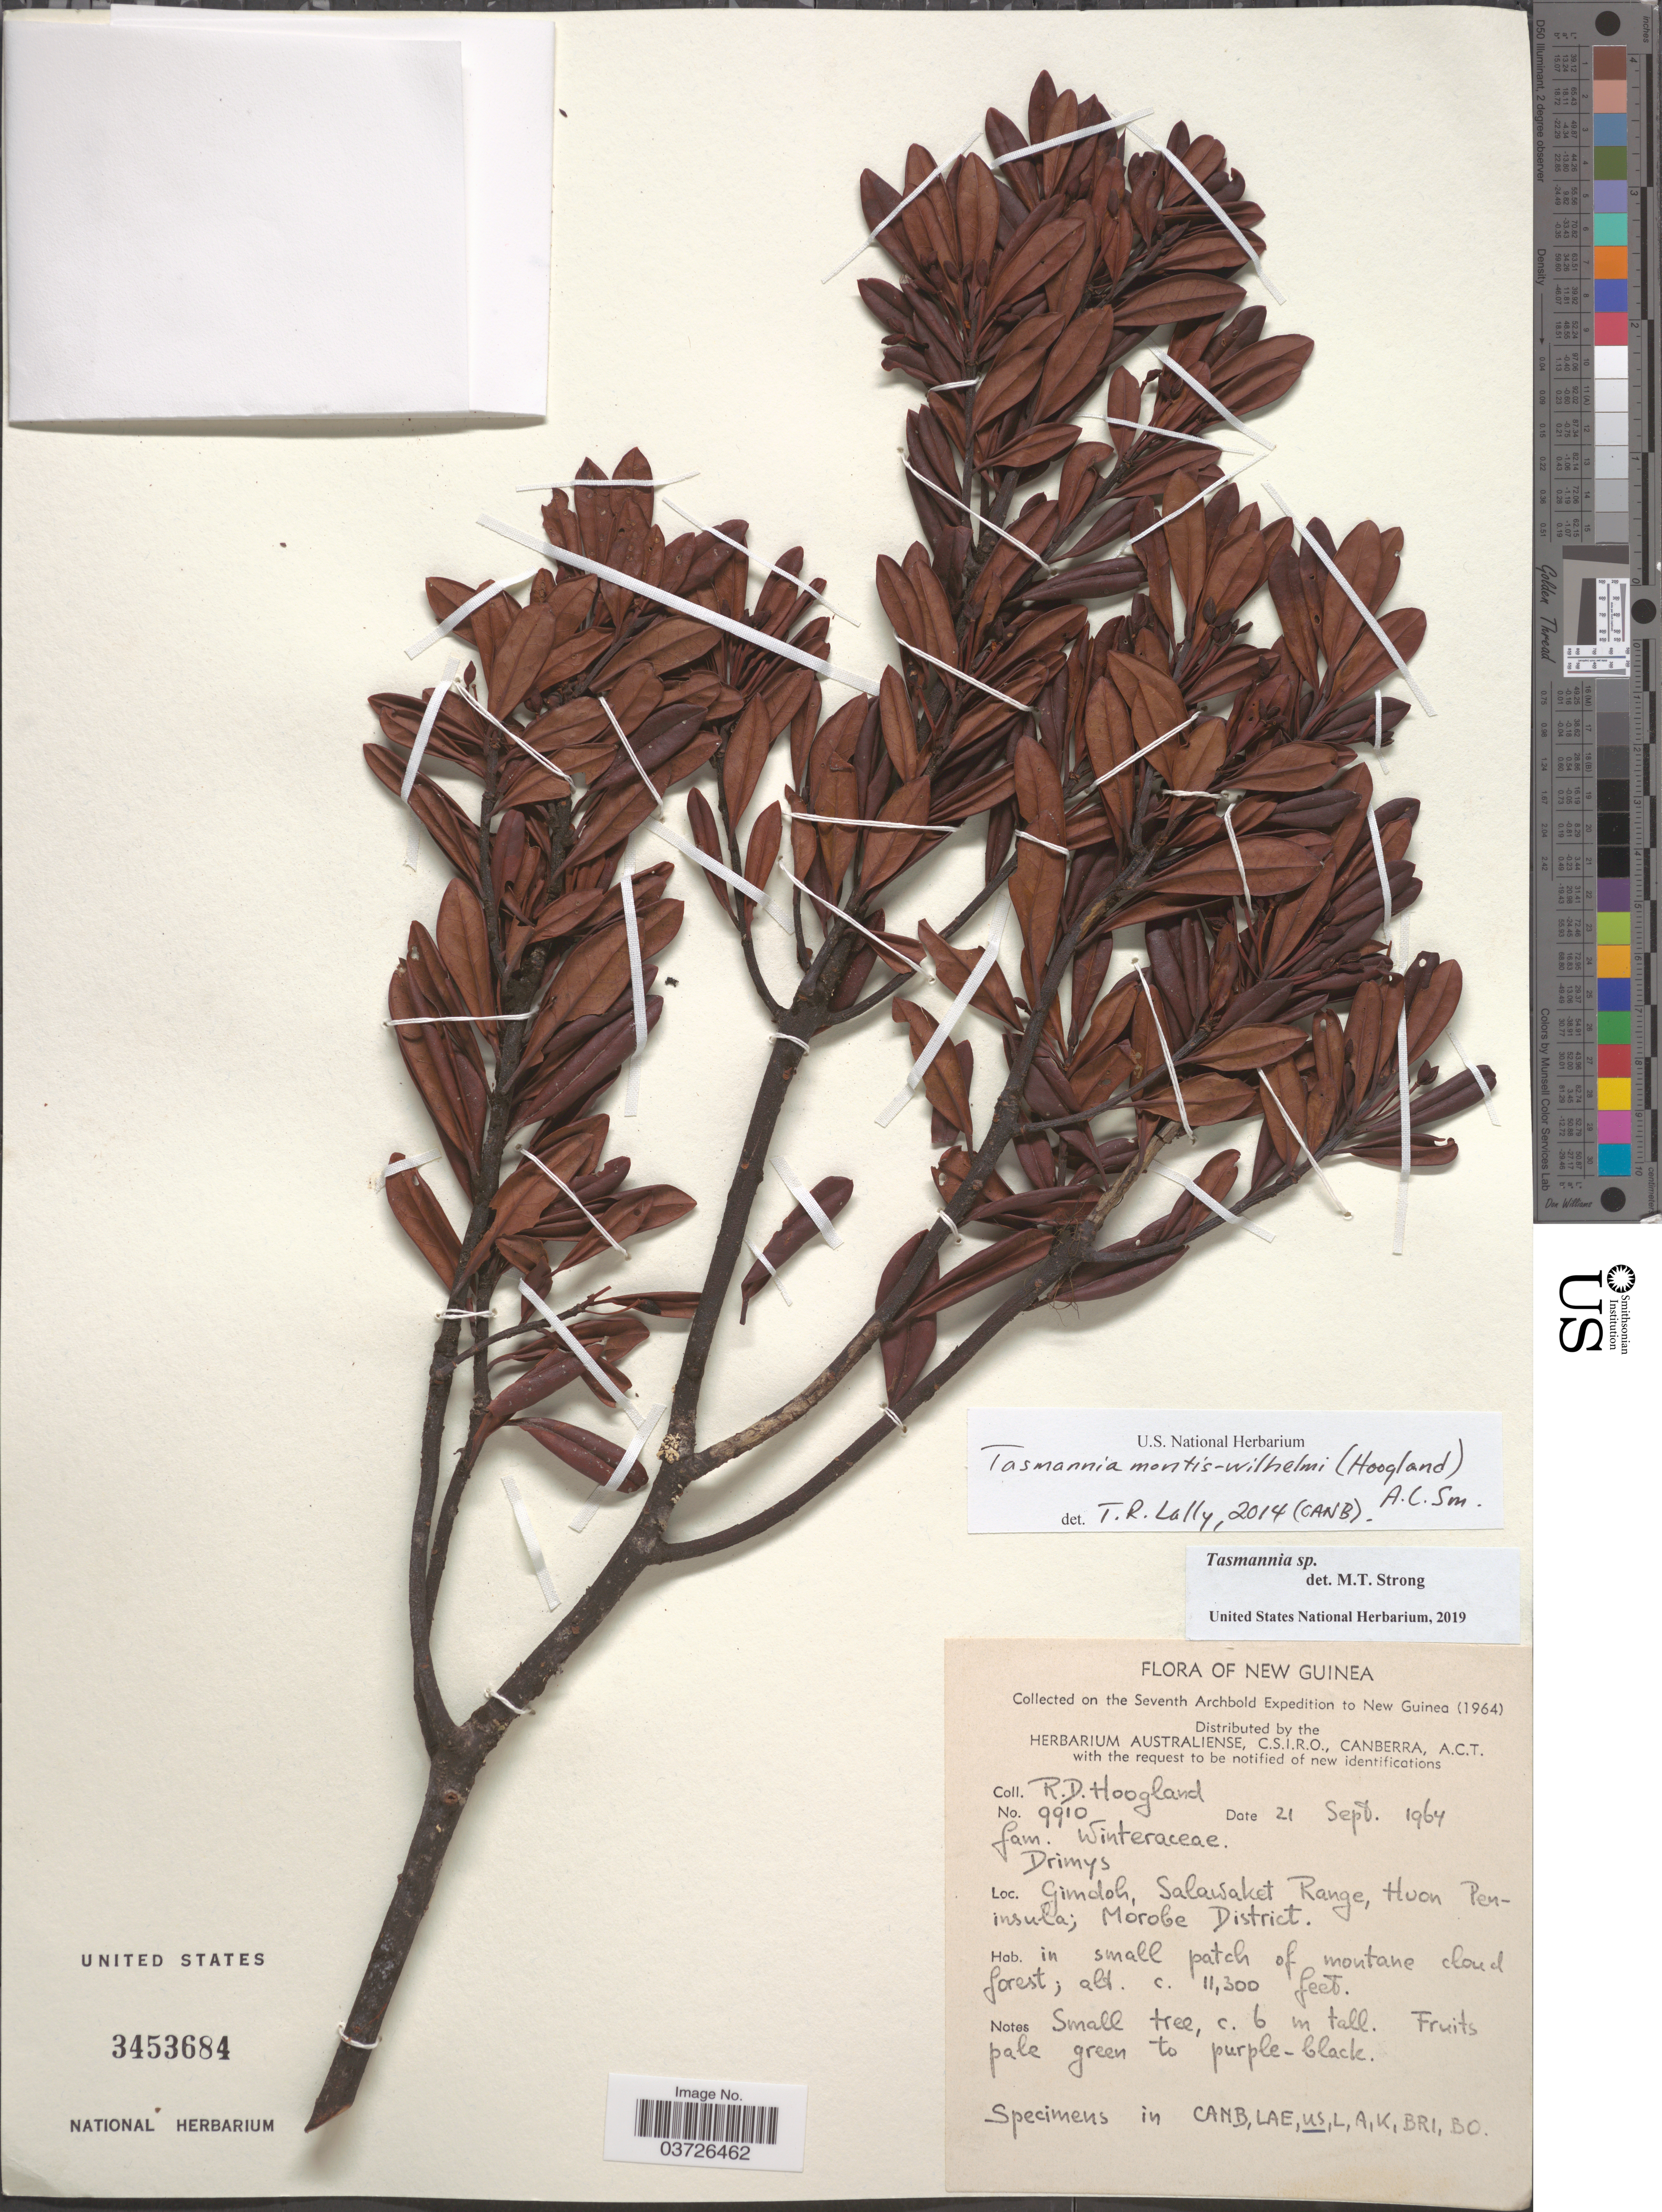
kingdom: Plantae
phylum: Tracheophyta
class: Magnoliopsida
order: Canellales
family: Winteraceae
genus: Tasmannia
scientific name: Tasmannia montis-wilhelmi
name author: (Hoogland) A.C. Sm.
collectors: R. D. Hoogland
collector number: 9910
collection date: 1964-09-21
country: Papua New Guinea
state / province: Morobe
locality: New Guinea. Gimdoh, Salawaket Range, Huon Peninsula; Morobe District.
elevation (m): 3444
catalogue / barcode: US 3453684